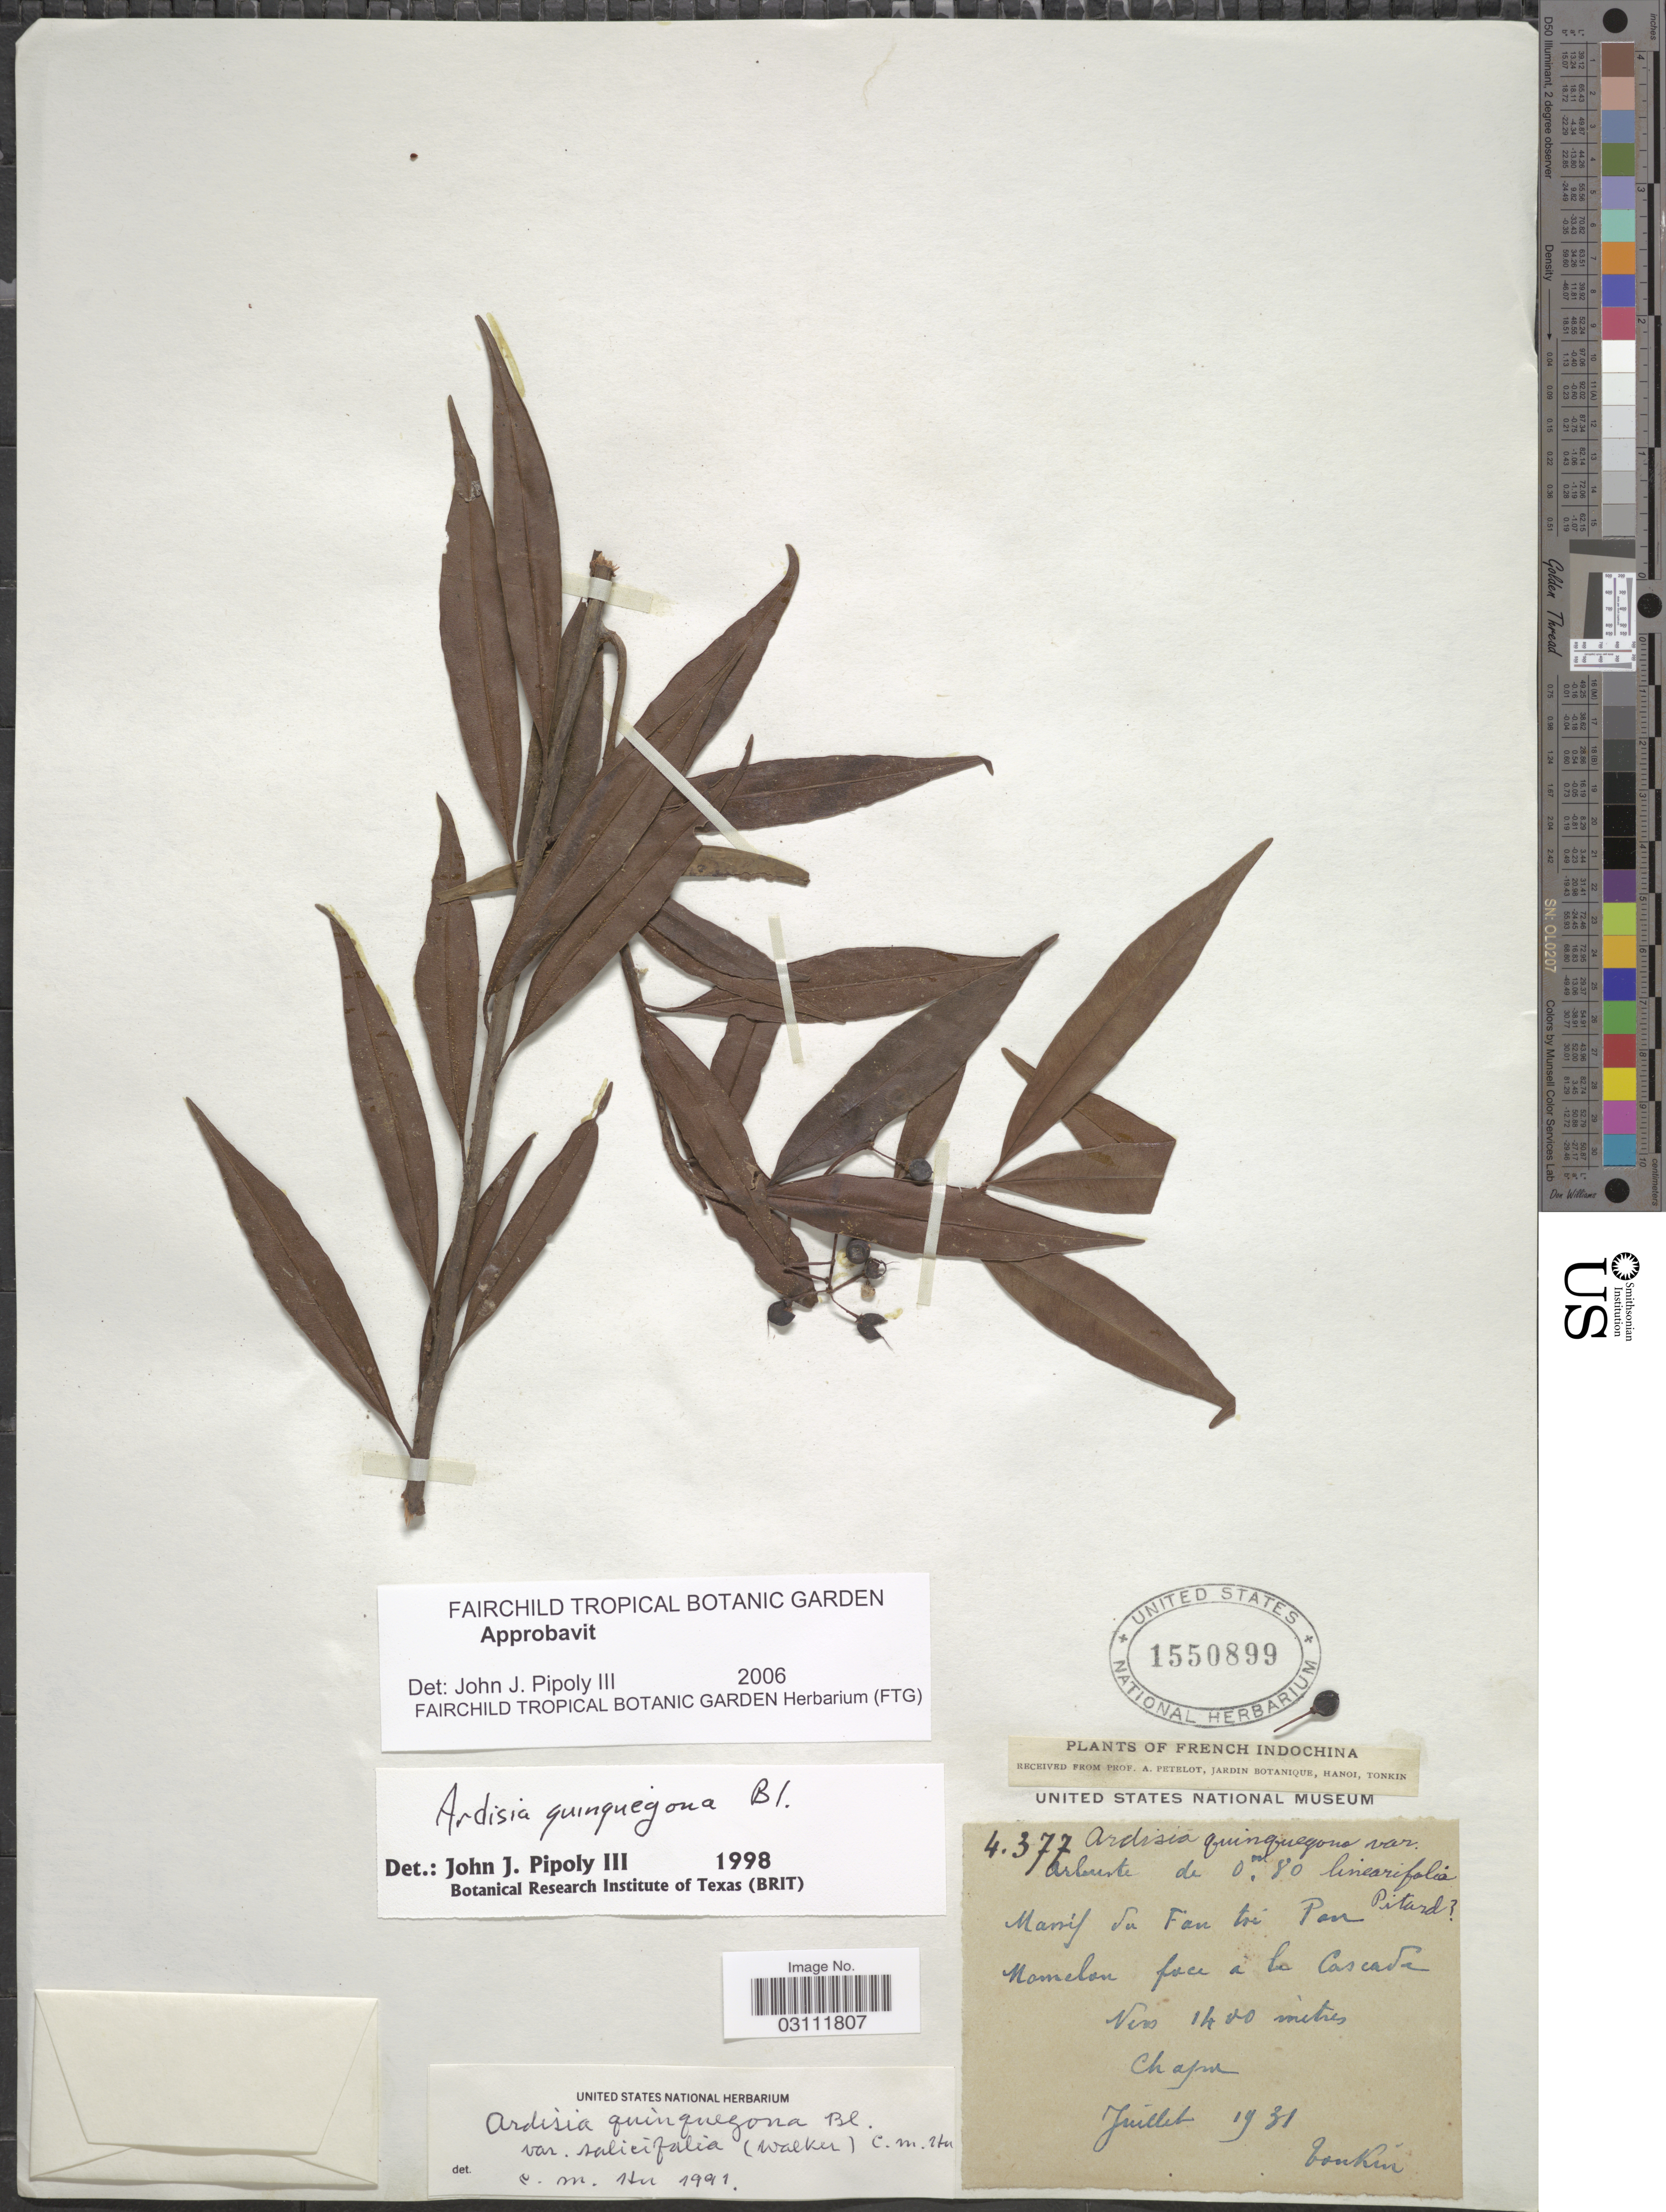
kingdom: Plantae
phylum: Tracheophyta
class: Magnoliopsida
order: Ericales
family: Primulaceae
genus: Ardisia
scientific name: Ardisia quinquegona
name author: Blume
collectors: A. Petelot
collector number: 4377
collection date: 1931-07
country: Vietnam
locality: French Indochina. Massif du Fan tri Oan. Cascade.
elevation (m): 1400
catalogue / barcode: US 1550899